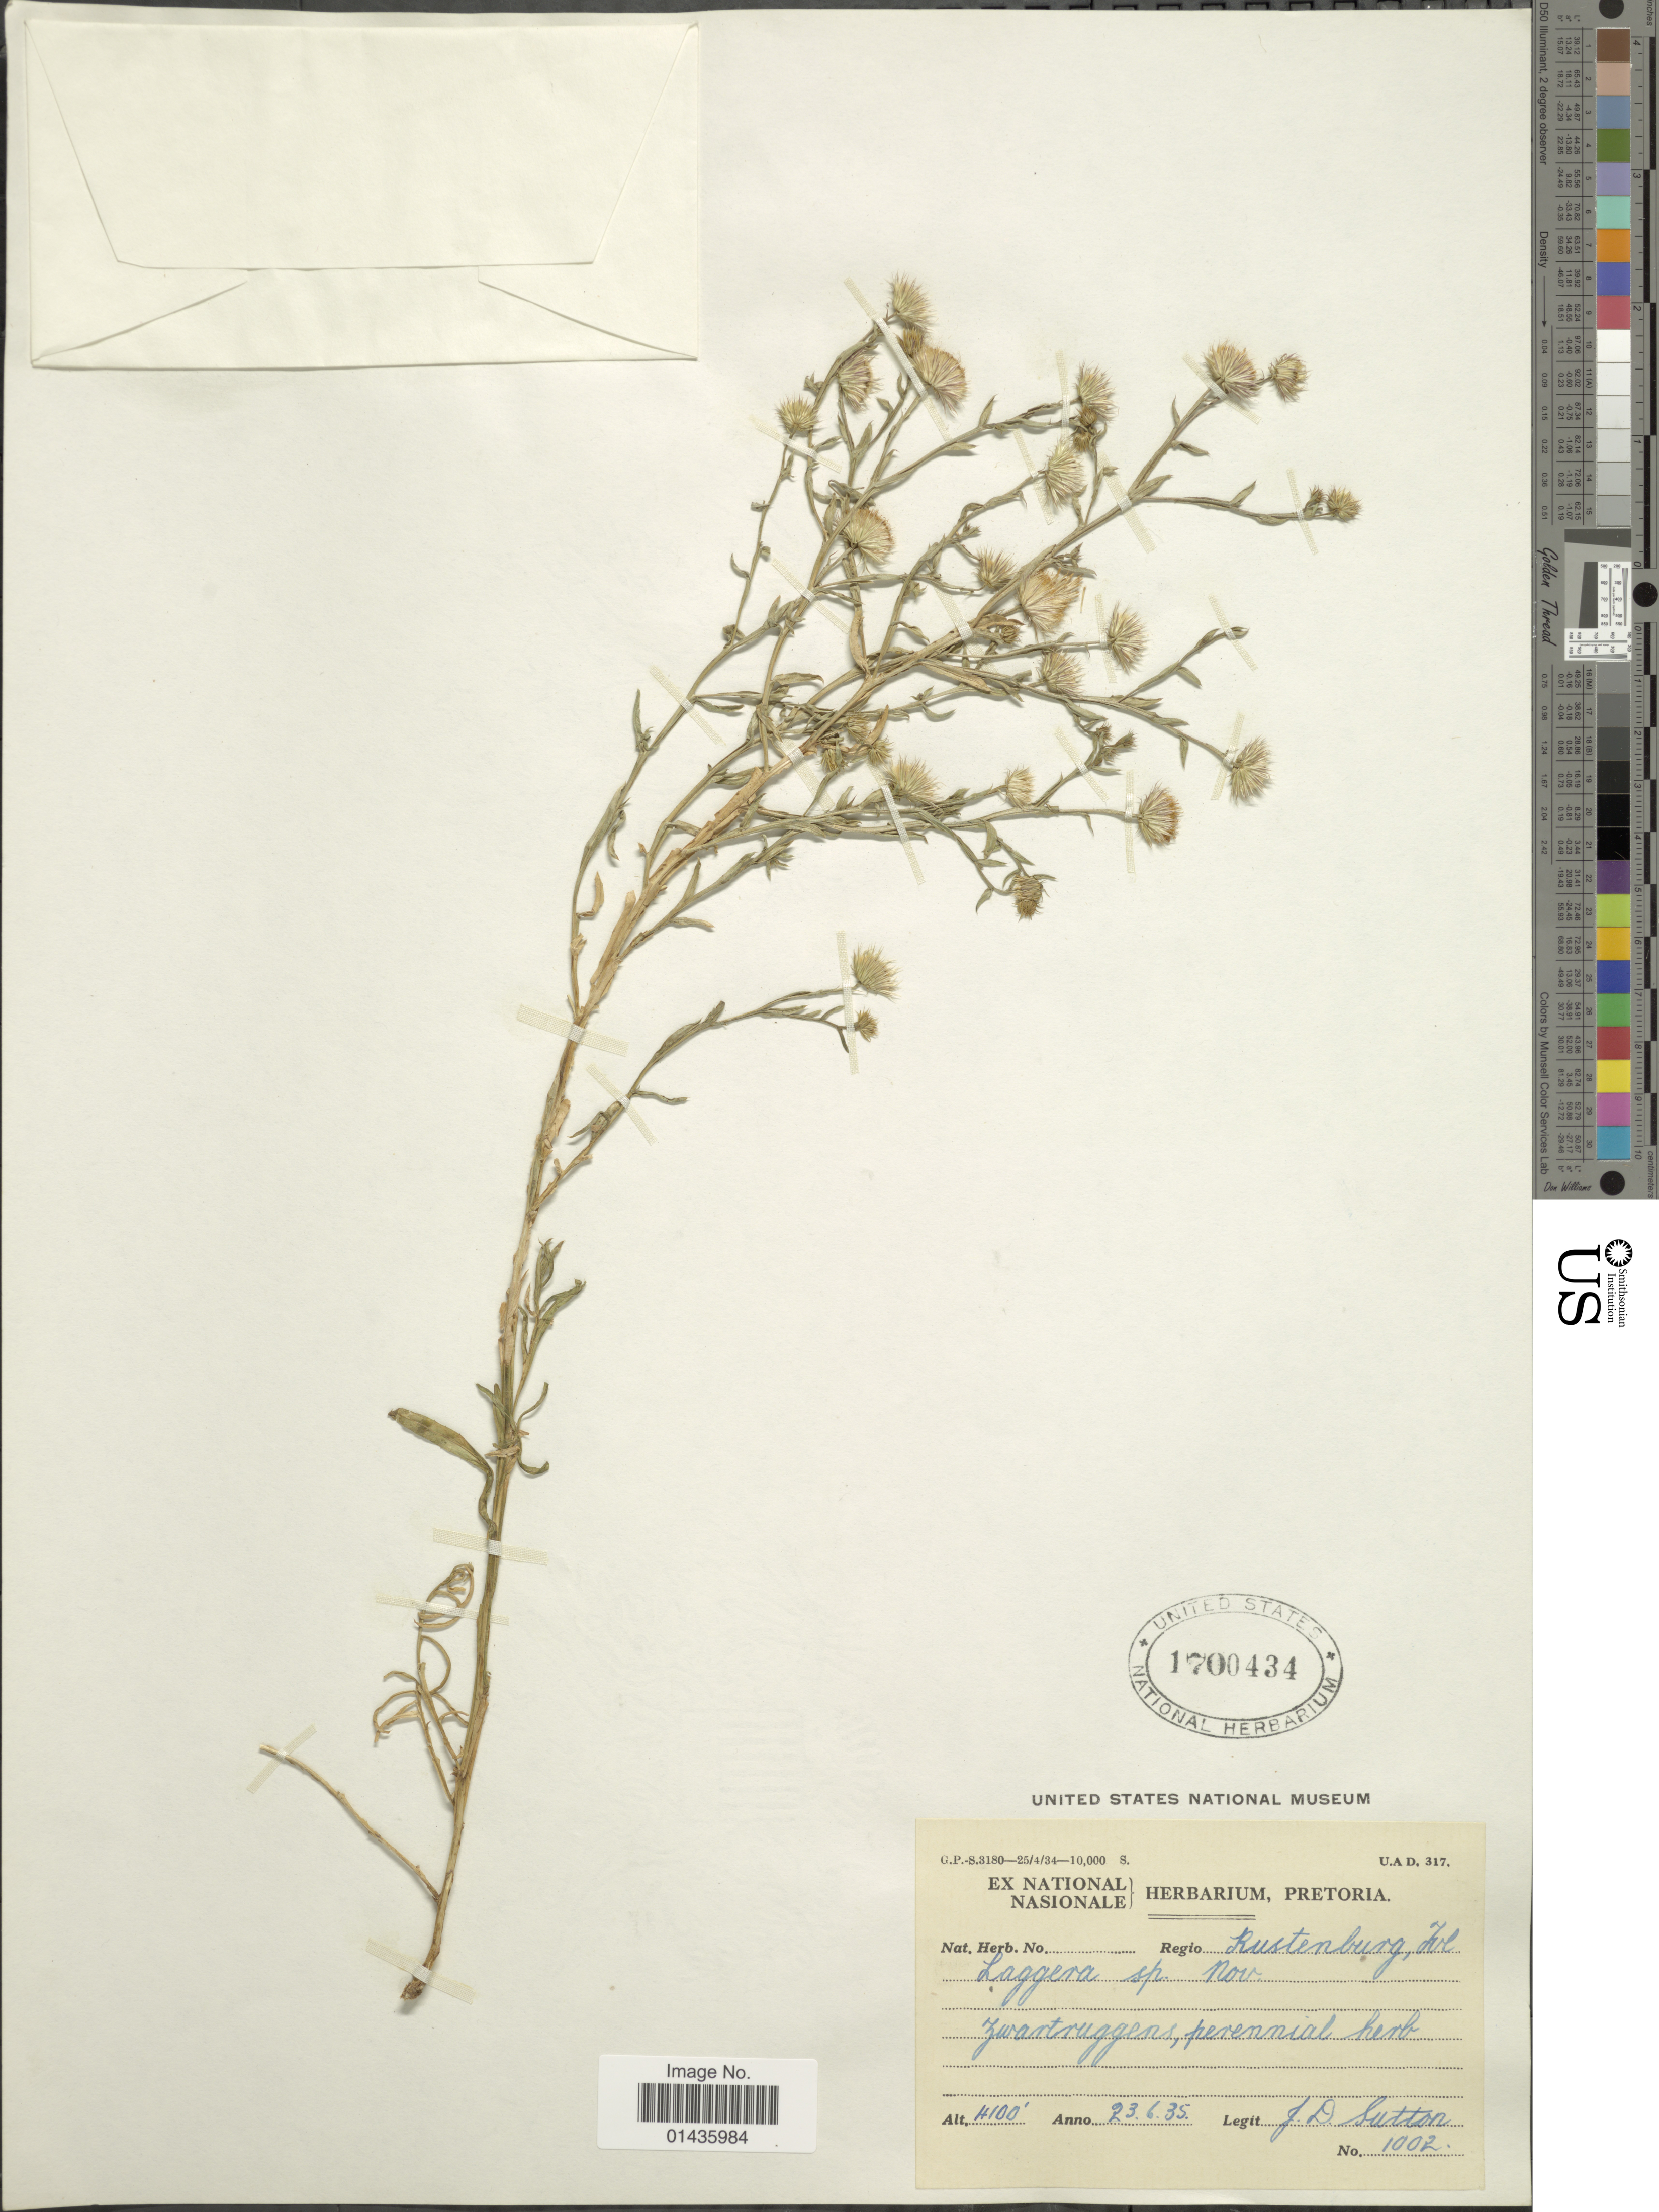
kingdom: Plantae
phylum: Tracheophyta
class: Magnoliopsida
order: Asterales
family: Asteraceae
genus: Laggera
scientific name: Laggera sp.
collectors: J. Sutton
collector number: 1002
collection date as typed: Transcribed d/m/y: 23/6/35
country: South Africa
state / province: North West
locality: Rustenburg, Tvl.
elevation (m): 1250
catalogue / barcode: US 1700434